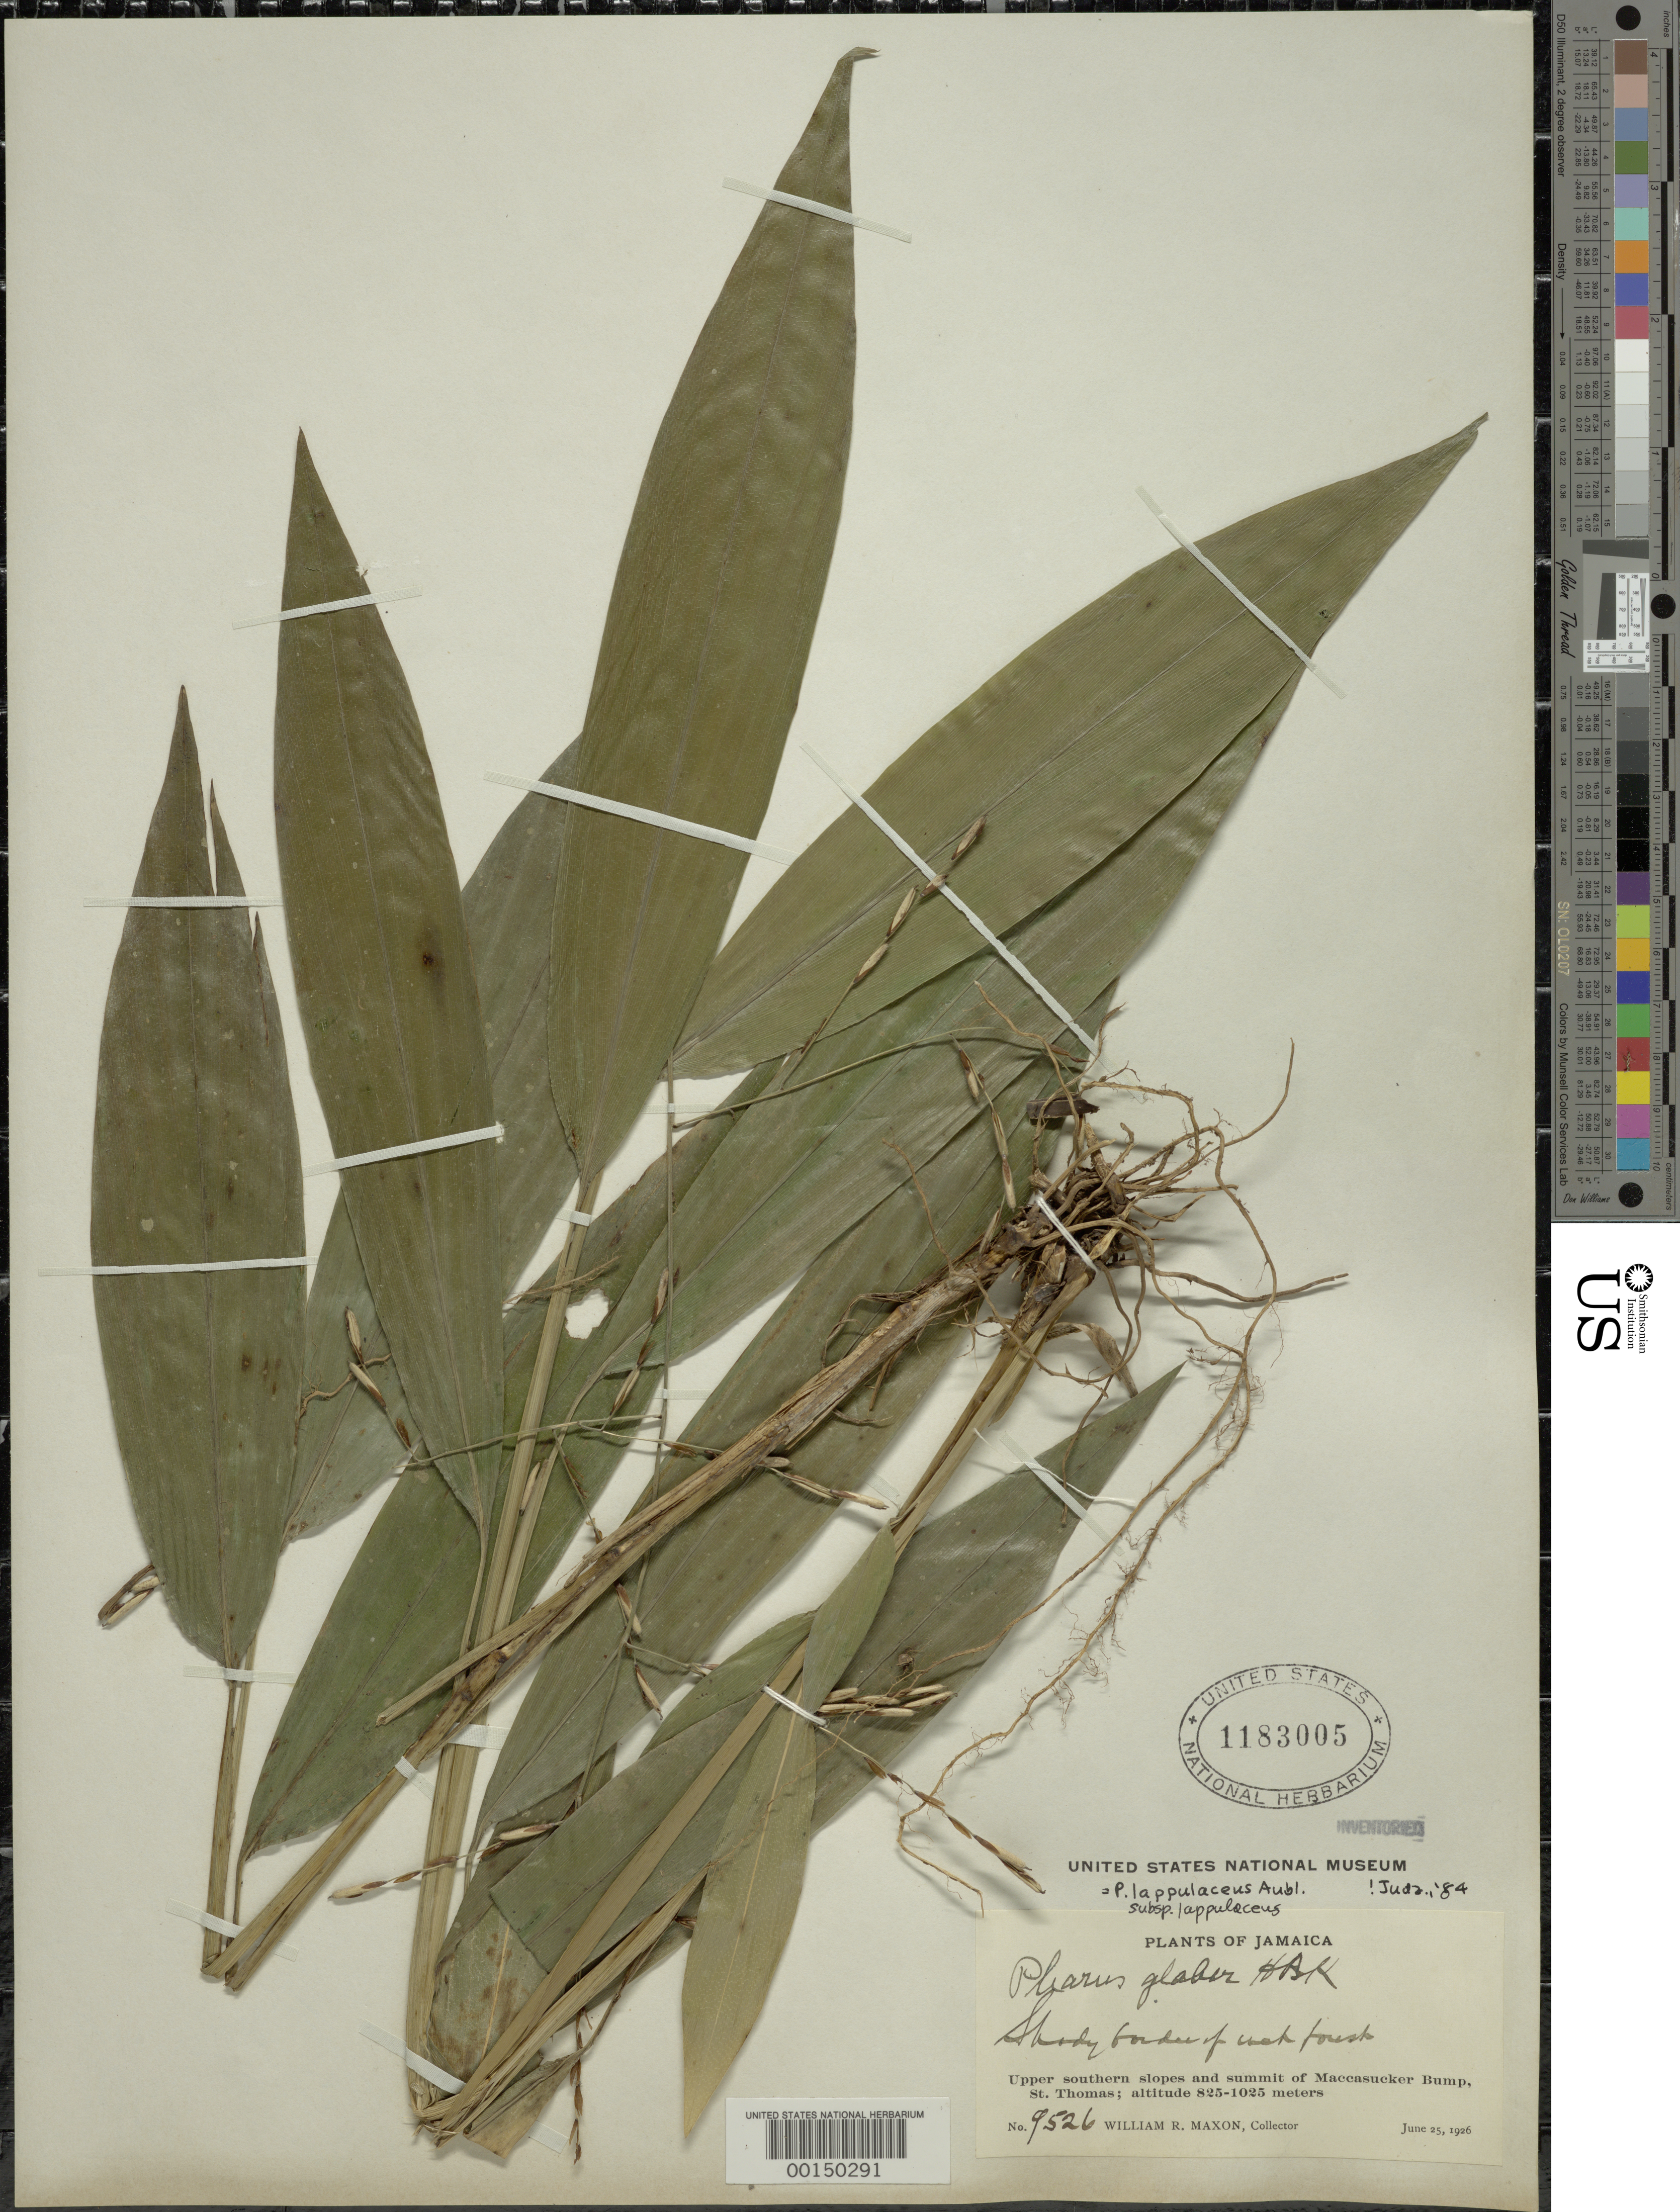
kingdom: Plantae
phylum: Tracheophyta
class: Liliopsida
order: Poales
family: Poaceae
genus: Pharus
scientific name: Pharus lappulaceus subsp. lappulaceus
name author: Aubl.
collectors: W. R. Maxon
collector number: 9526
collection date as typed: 25 Jun 1926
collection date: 1926-06-25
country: Jamaica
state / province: Saint Thomas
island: Greater Antilles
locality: Maccasucker bump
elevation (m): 825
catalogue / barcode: US 1183005